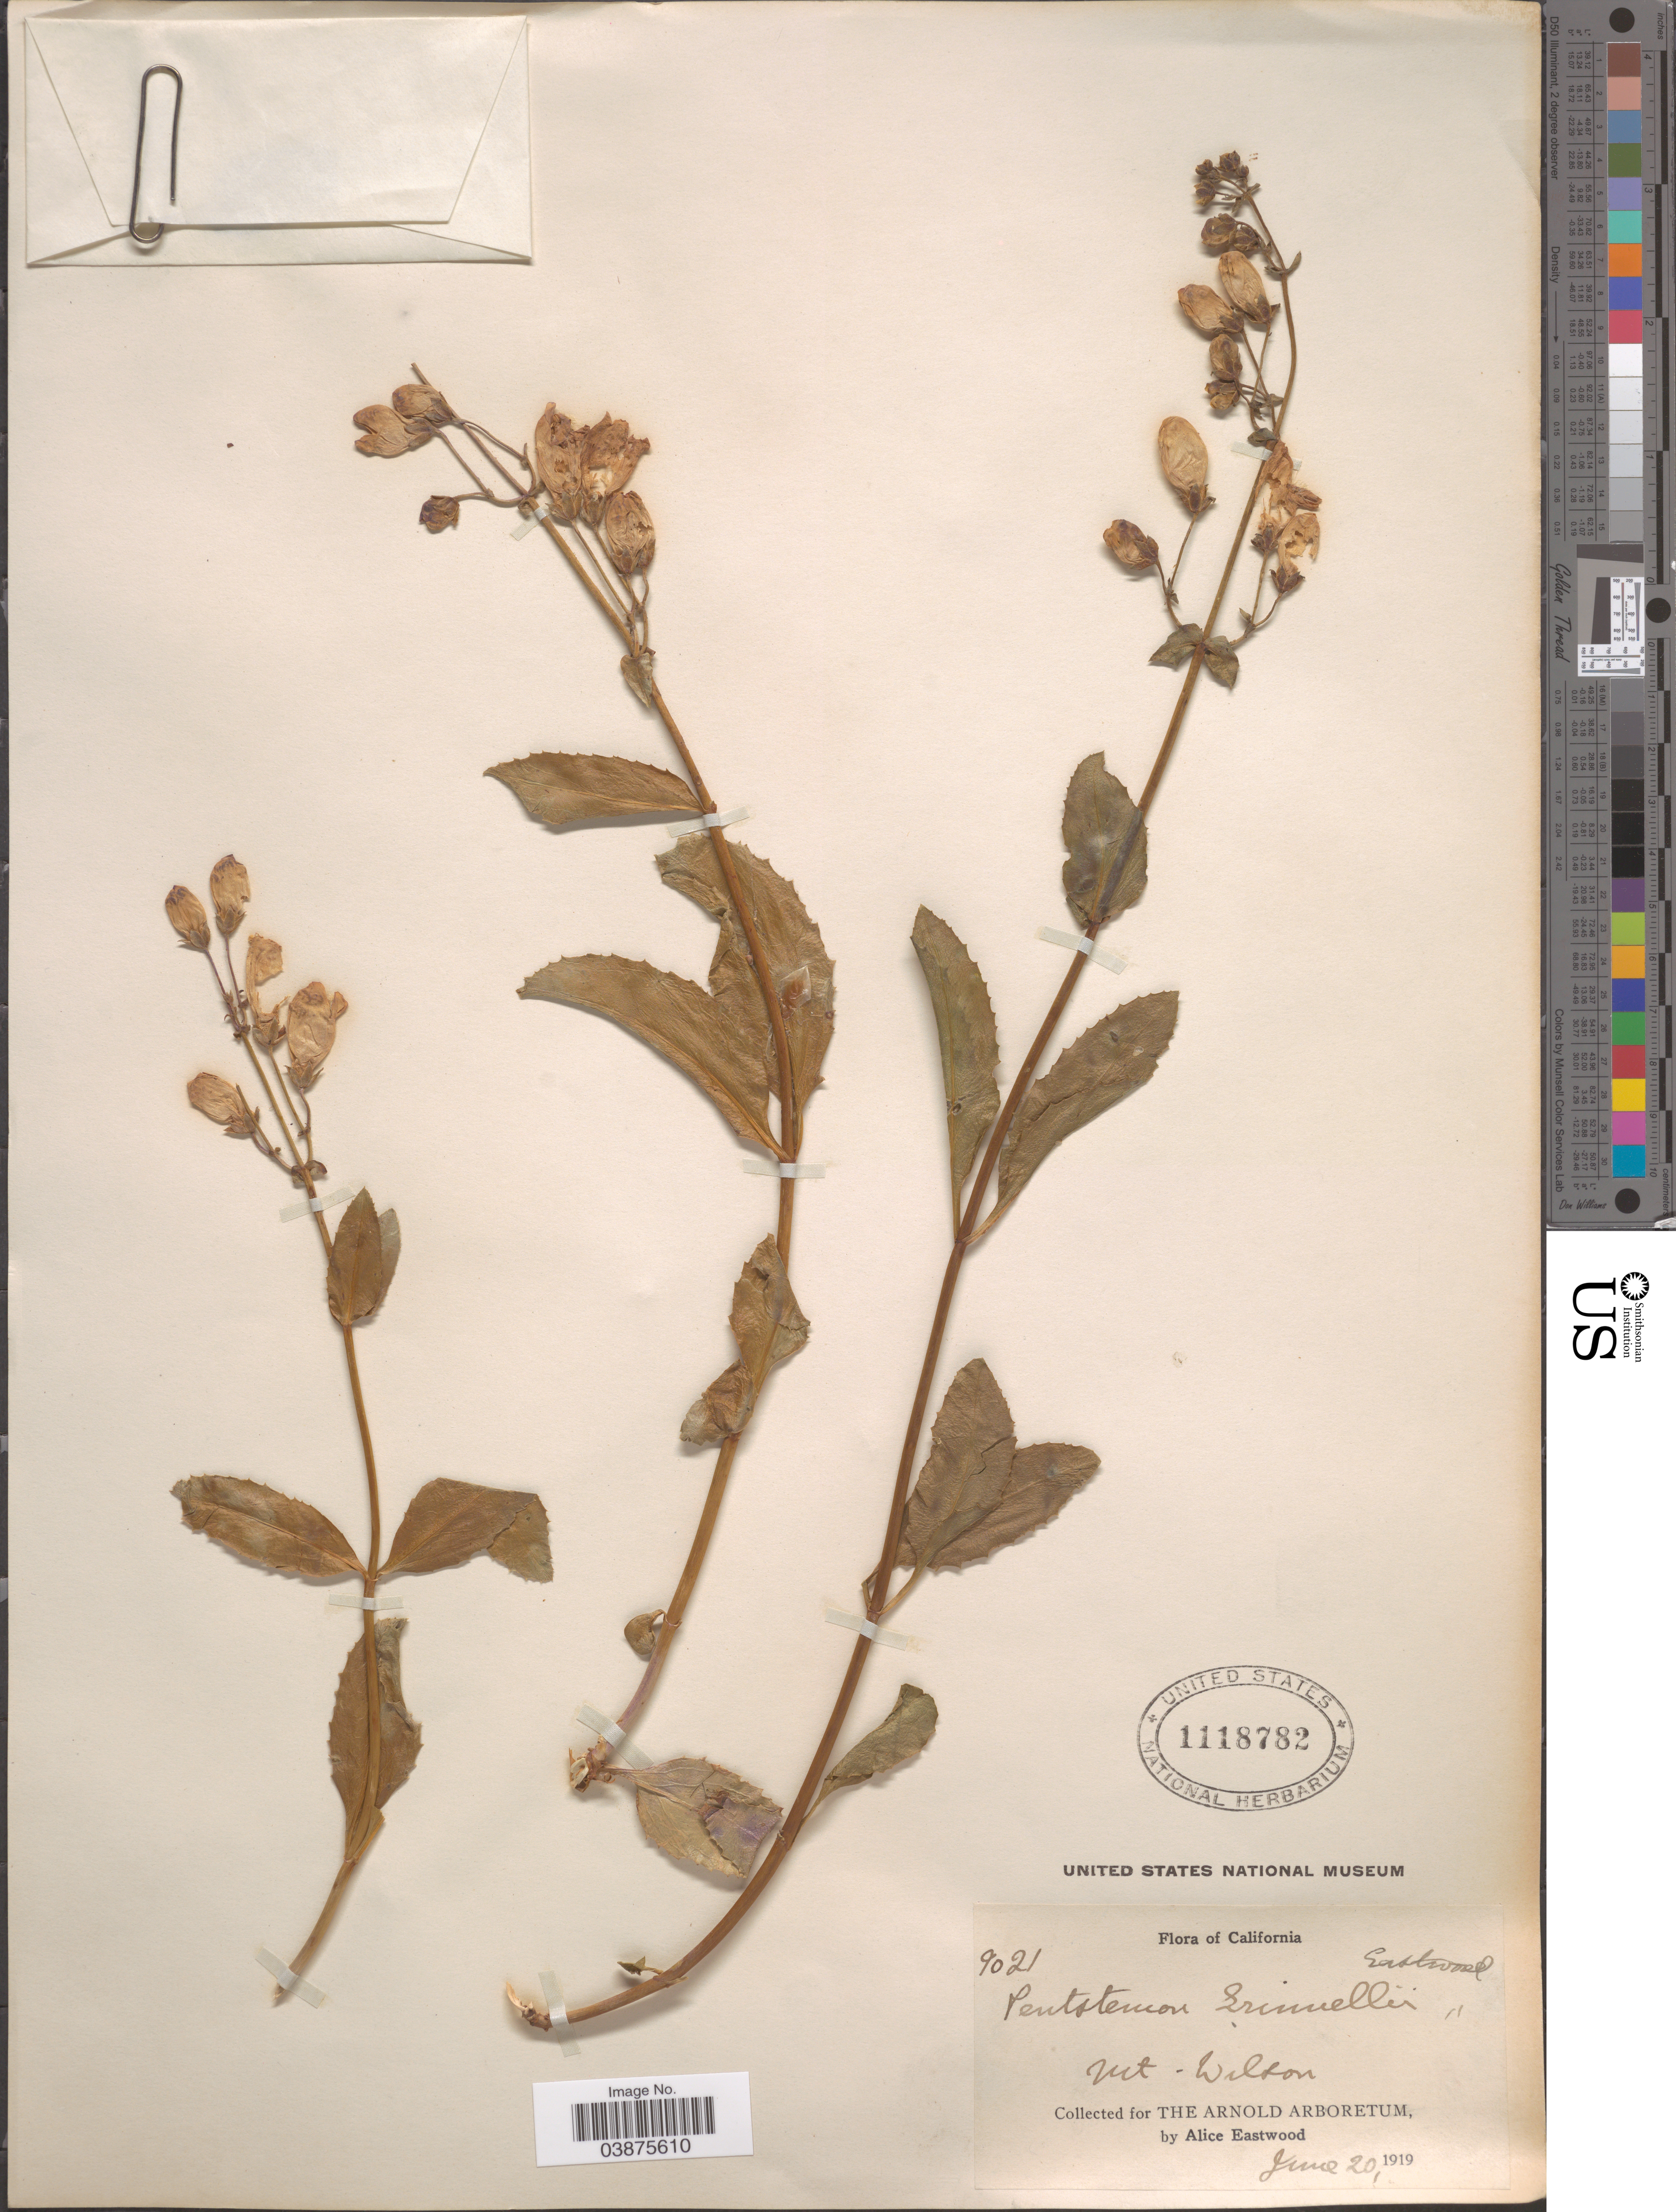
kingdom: Plantae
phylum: Tracheophyta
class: Magnoliopsida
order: Lamiales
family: Plantaginaceae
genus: Penstemon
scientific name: Penstemon grinnellii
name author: Eastw.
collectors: A. Eastwood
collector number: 9021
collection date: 1919-06-20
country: United States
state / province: California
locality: Mt- Walton.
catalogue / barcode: US 1118782